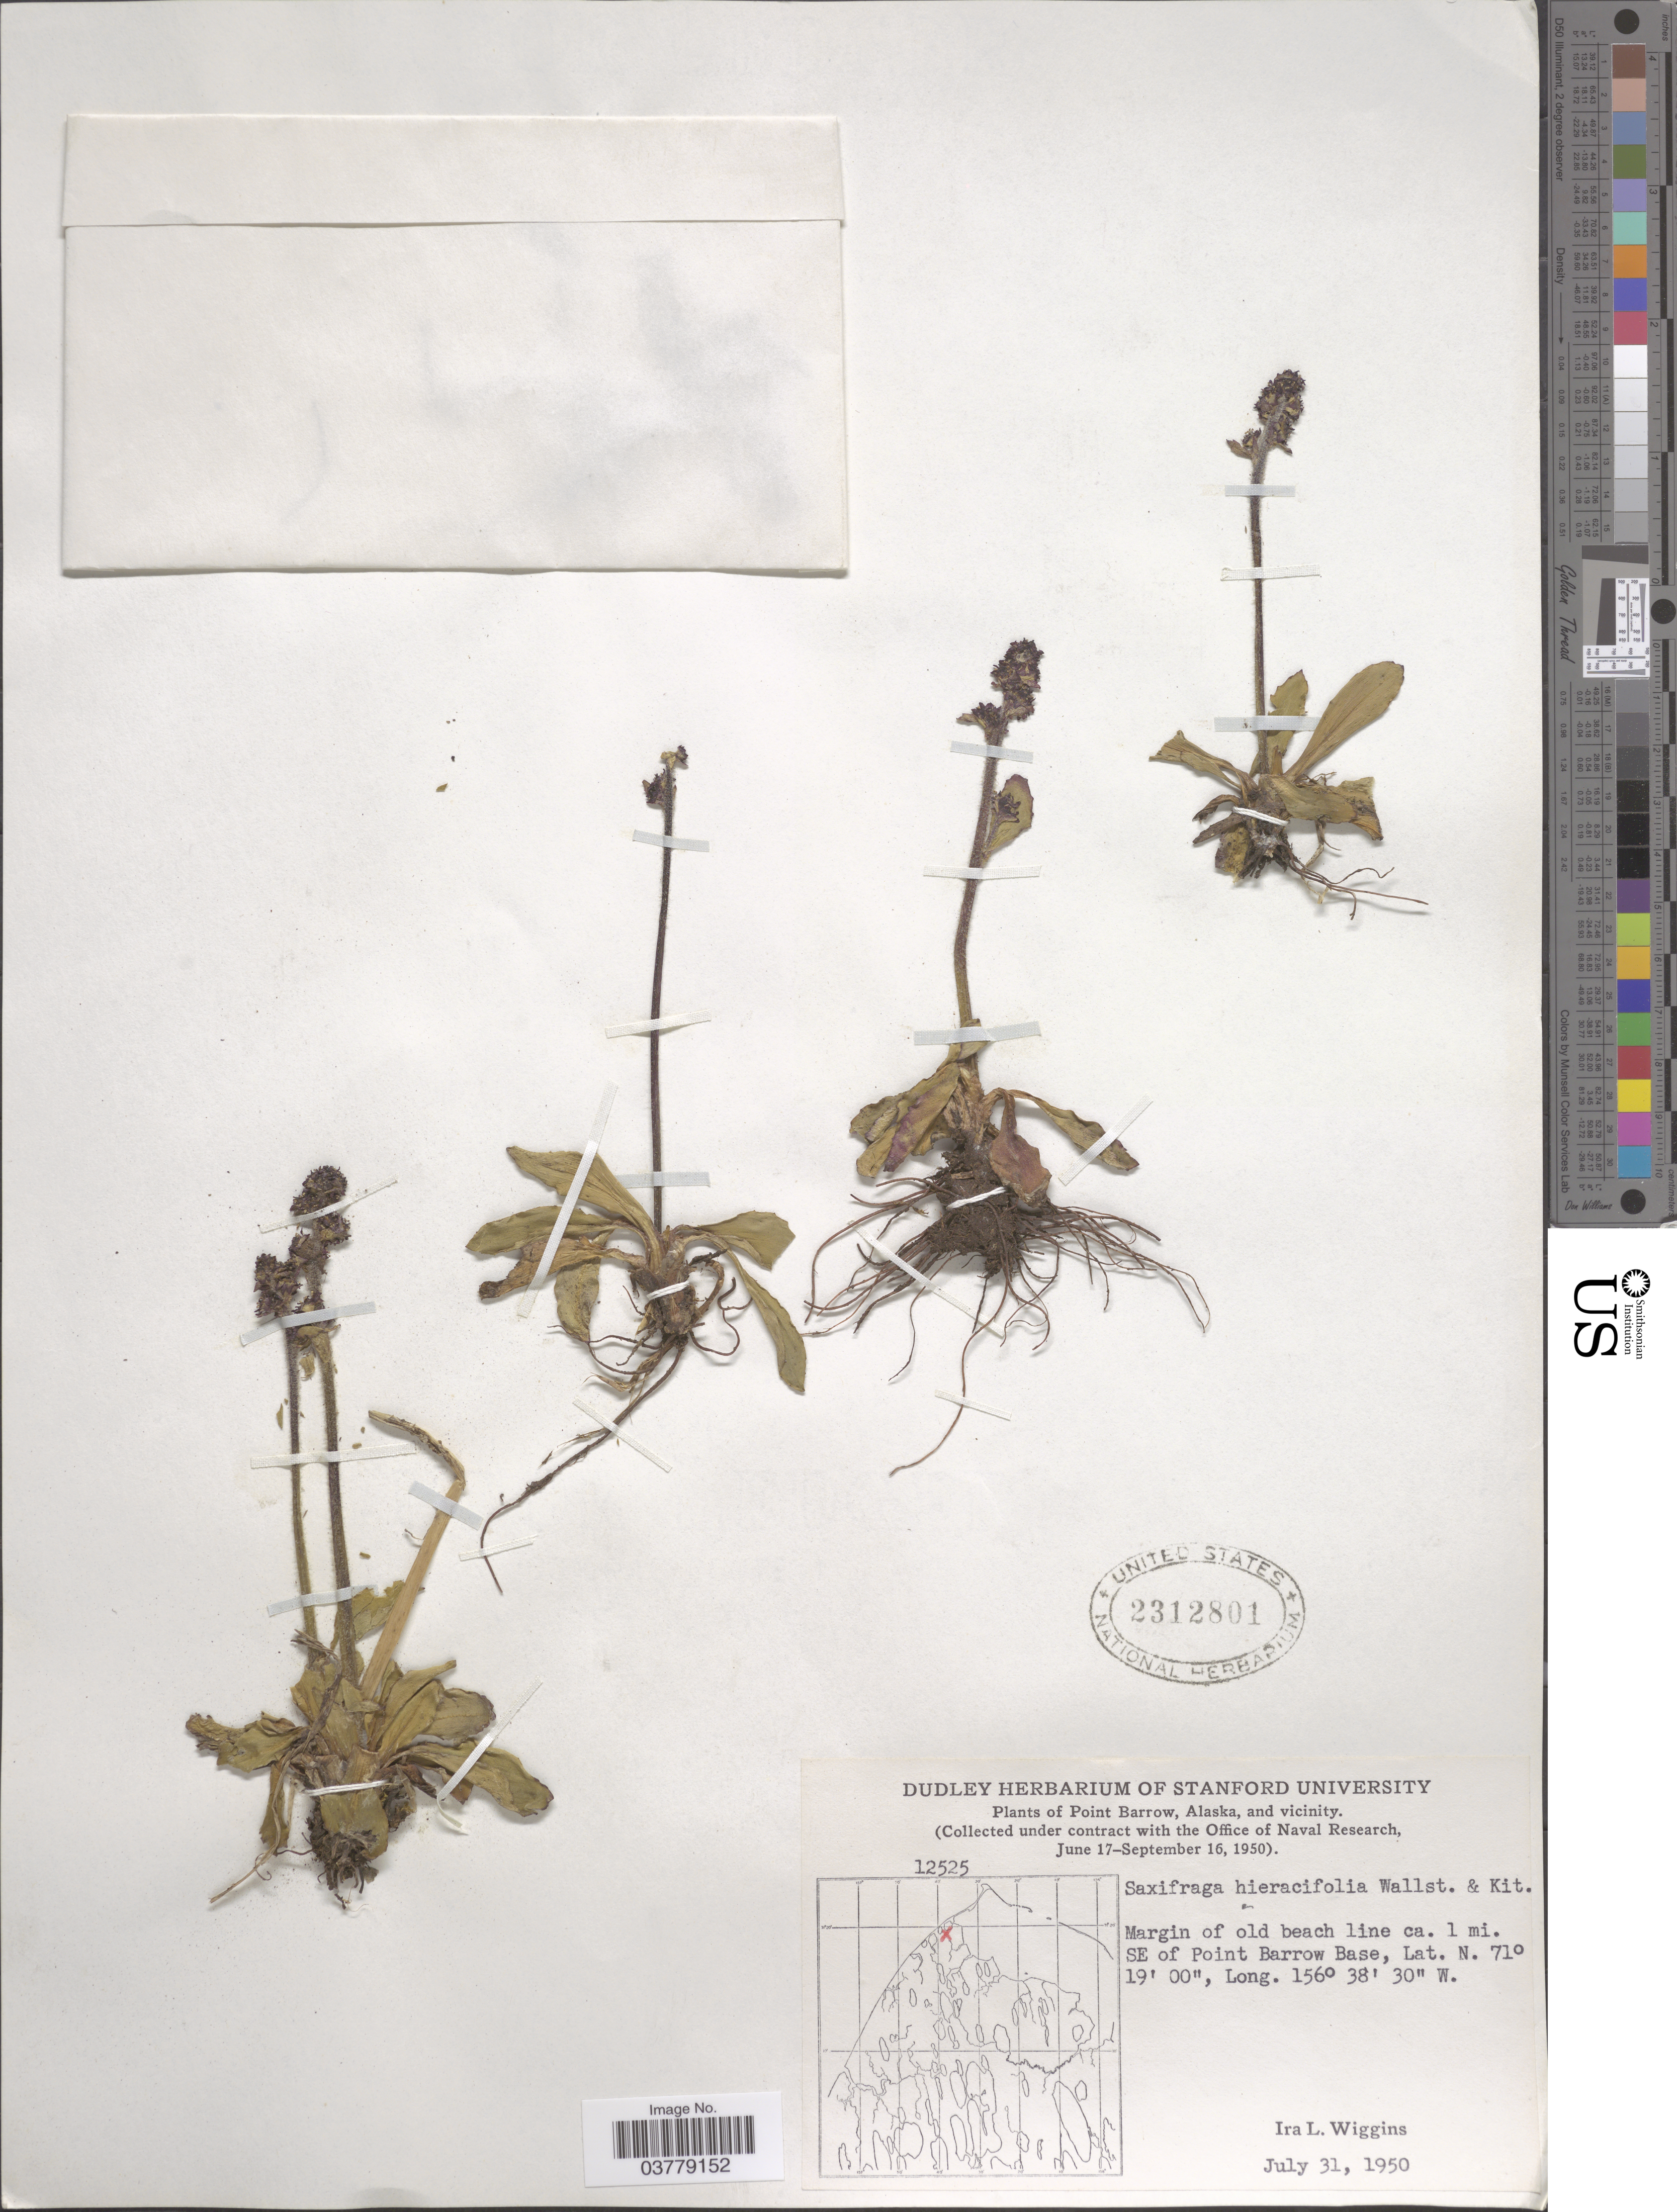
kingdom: Plantae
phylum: Tracheophyta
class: Magnoliopsida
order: Saxifragales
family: Saxifragaceae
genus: Micranthes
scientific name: Micranthes hieraciifolia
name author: (Waldst. & Kit. ex Willd.) Haw.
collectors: I. L. Wiggins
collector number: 12525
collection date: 1950-07-31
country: United States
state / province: Alaska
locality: Point Barrow, Alaska, and vicinity. Margin of old beach line ca. 1 mi. SE of Point Barrow Base.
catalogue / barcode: US 2312801